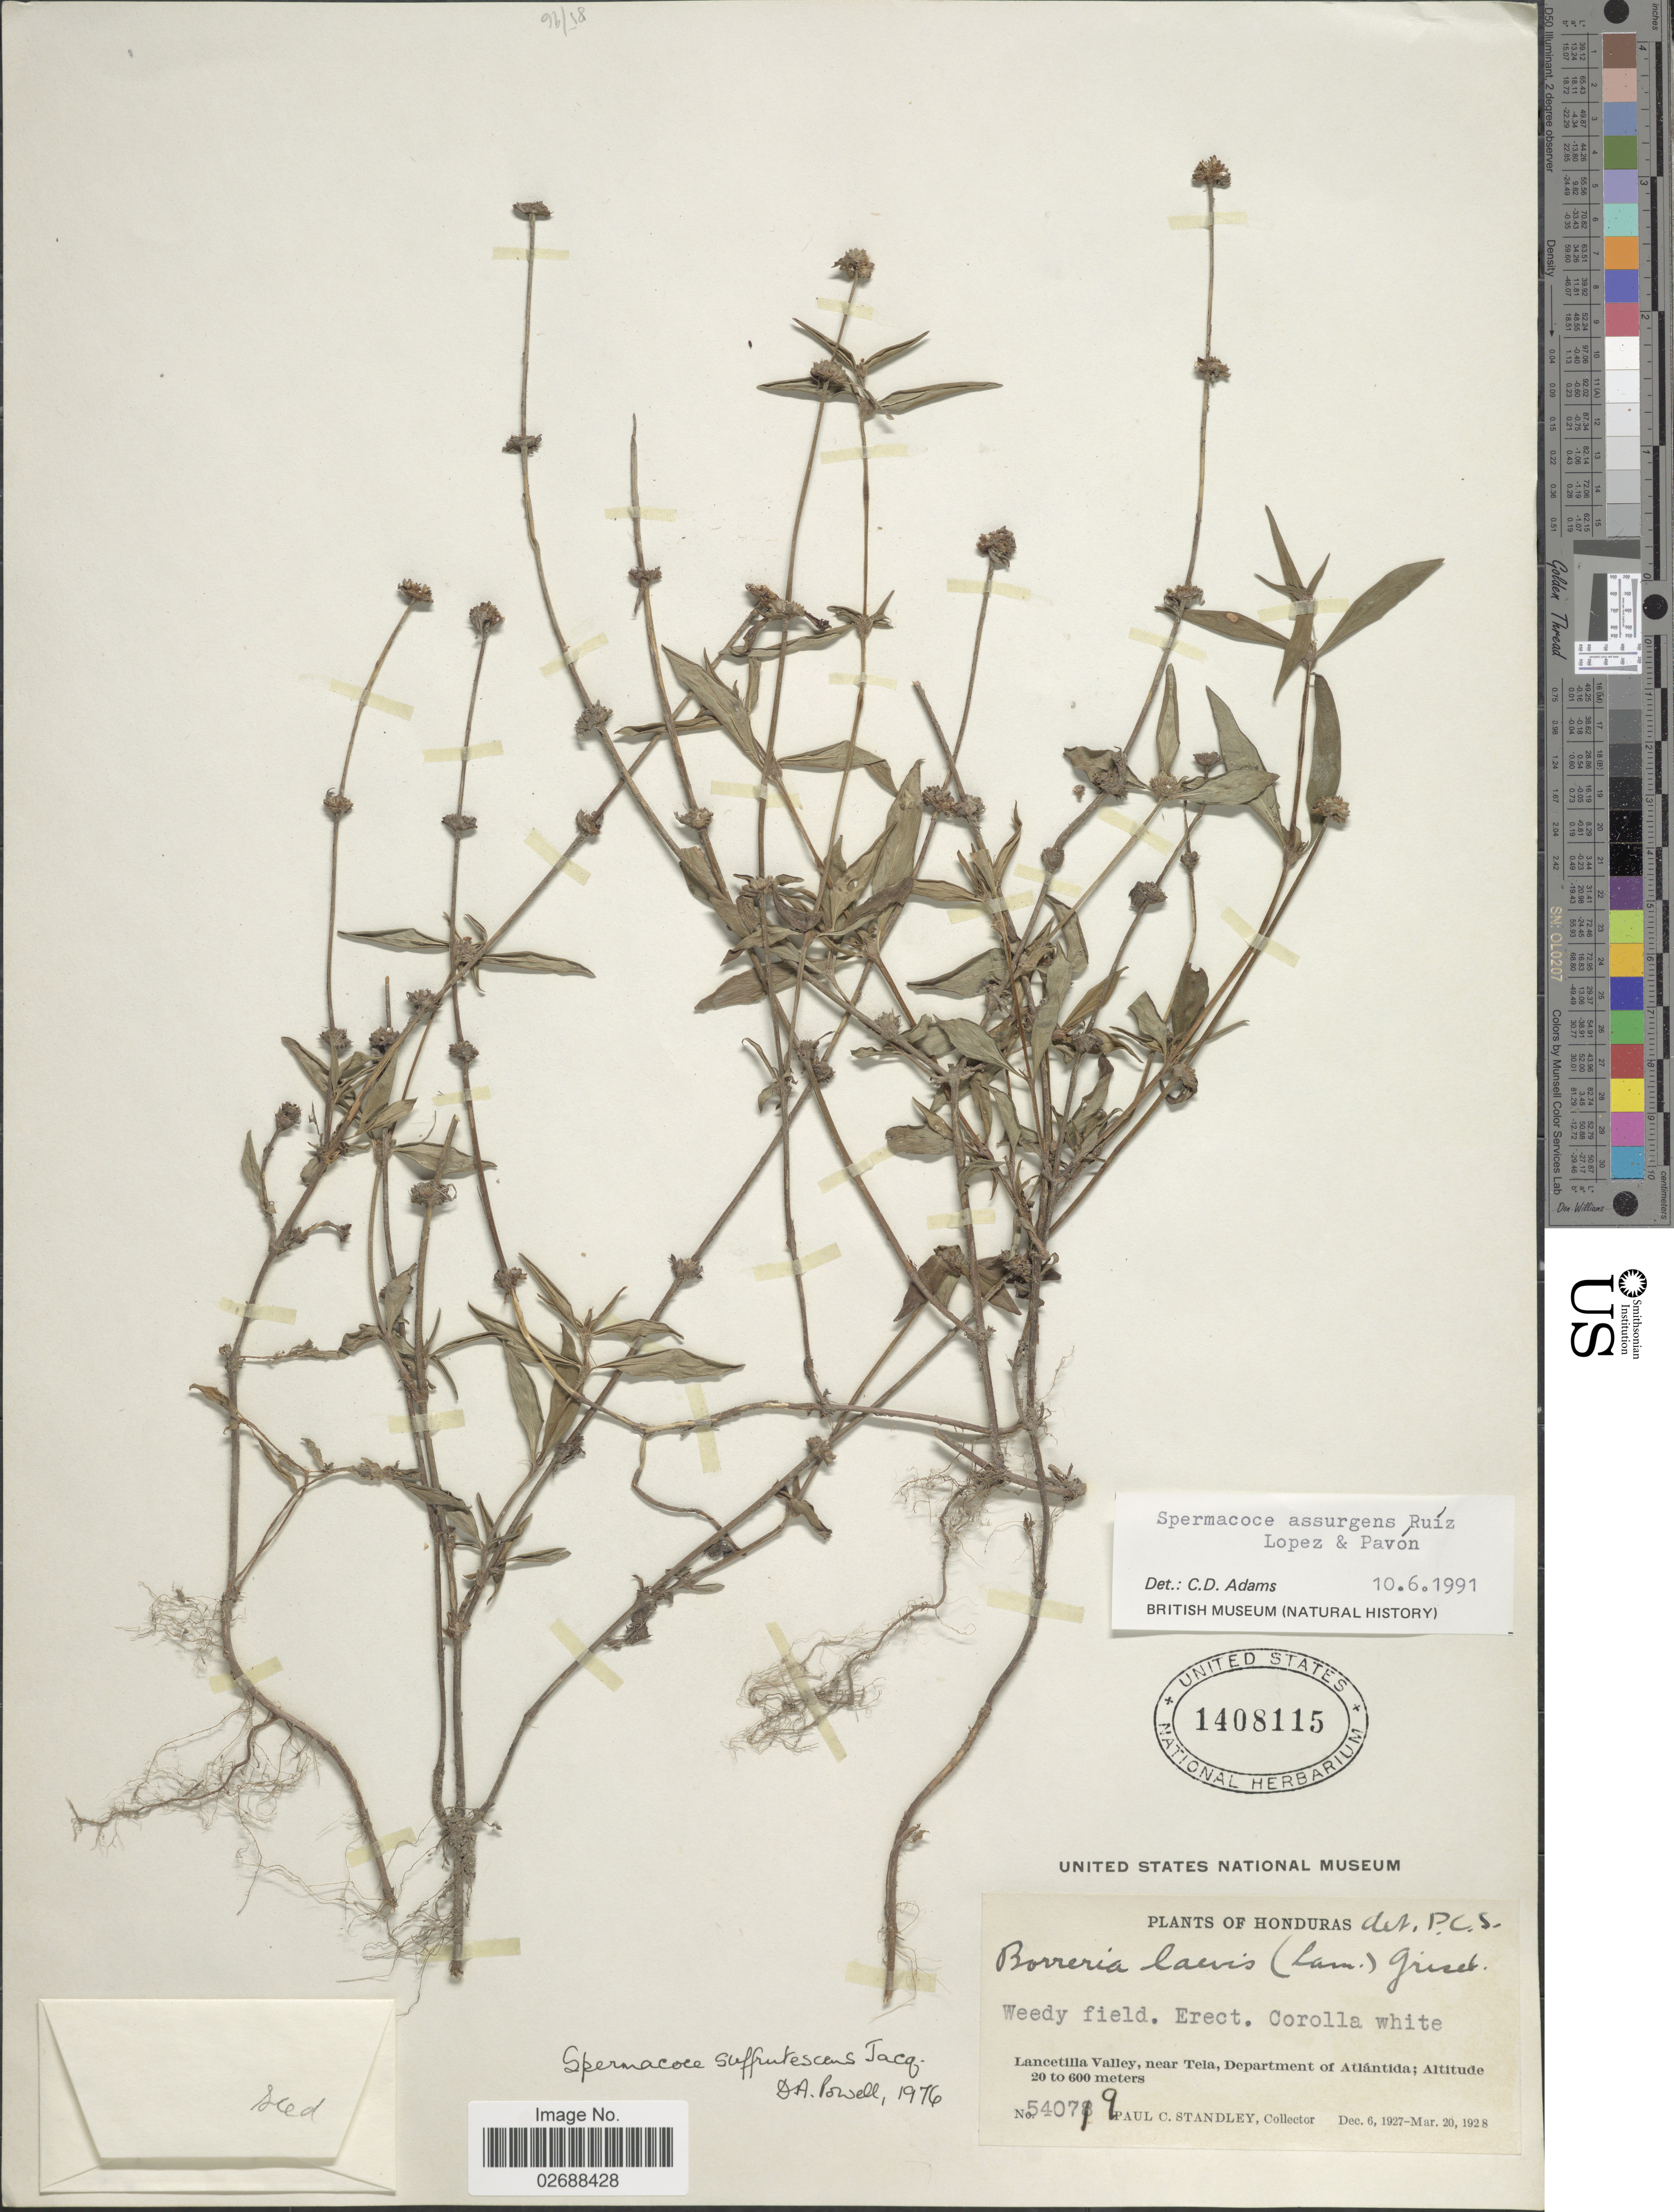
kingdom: Plantae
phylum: Tracheophyta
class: Magnoliopsida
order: Gentianales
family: Rubiaceae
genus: Spermacoce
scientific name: Spermacoce assurgens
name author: Ruiz & Pav.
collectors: P. C. Standley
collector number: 54079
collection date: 1927-12-06/1928-03-20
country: Honduras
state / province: Atlántida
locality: Lancetilla Valley, near Tela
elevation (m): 20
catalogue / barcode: US 1408115